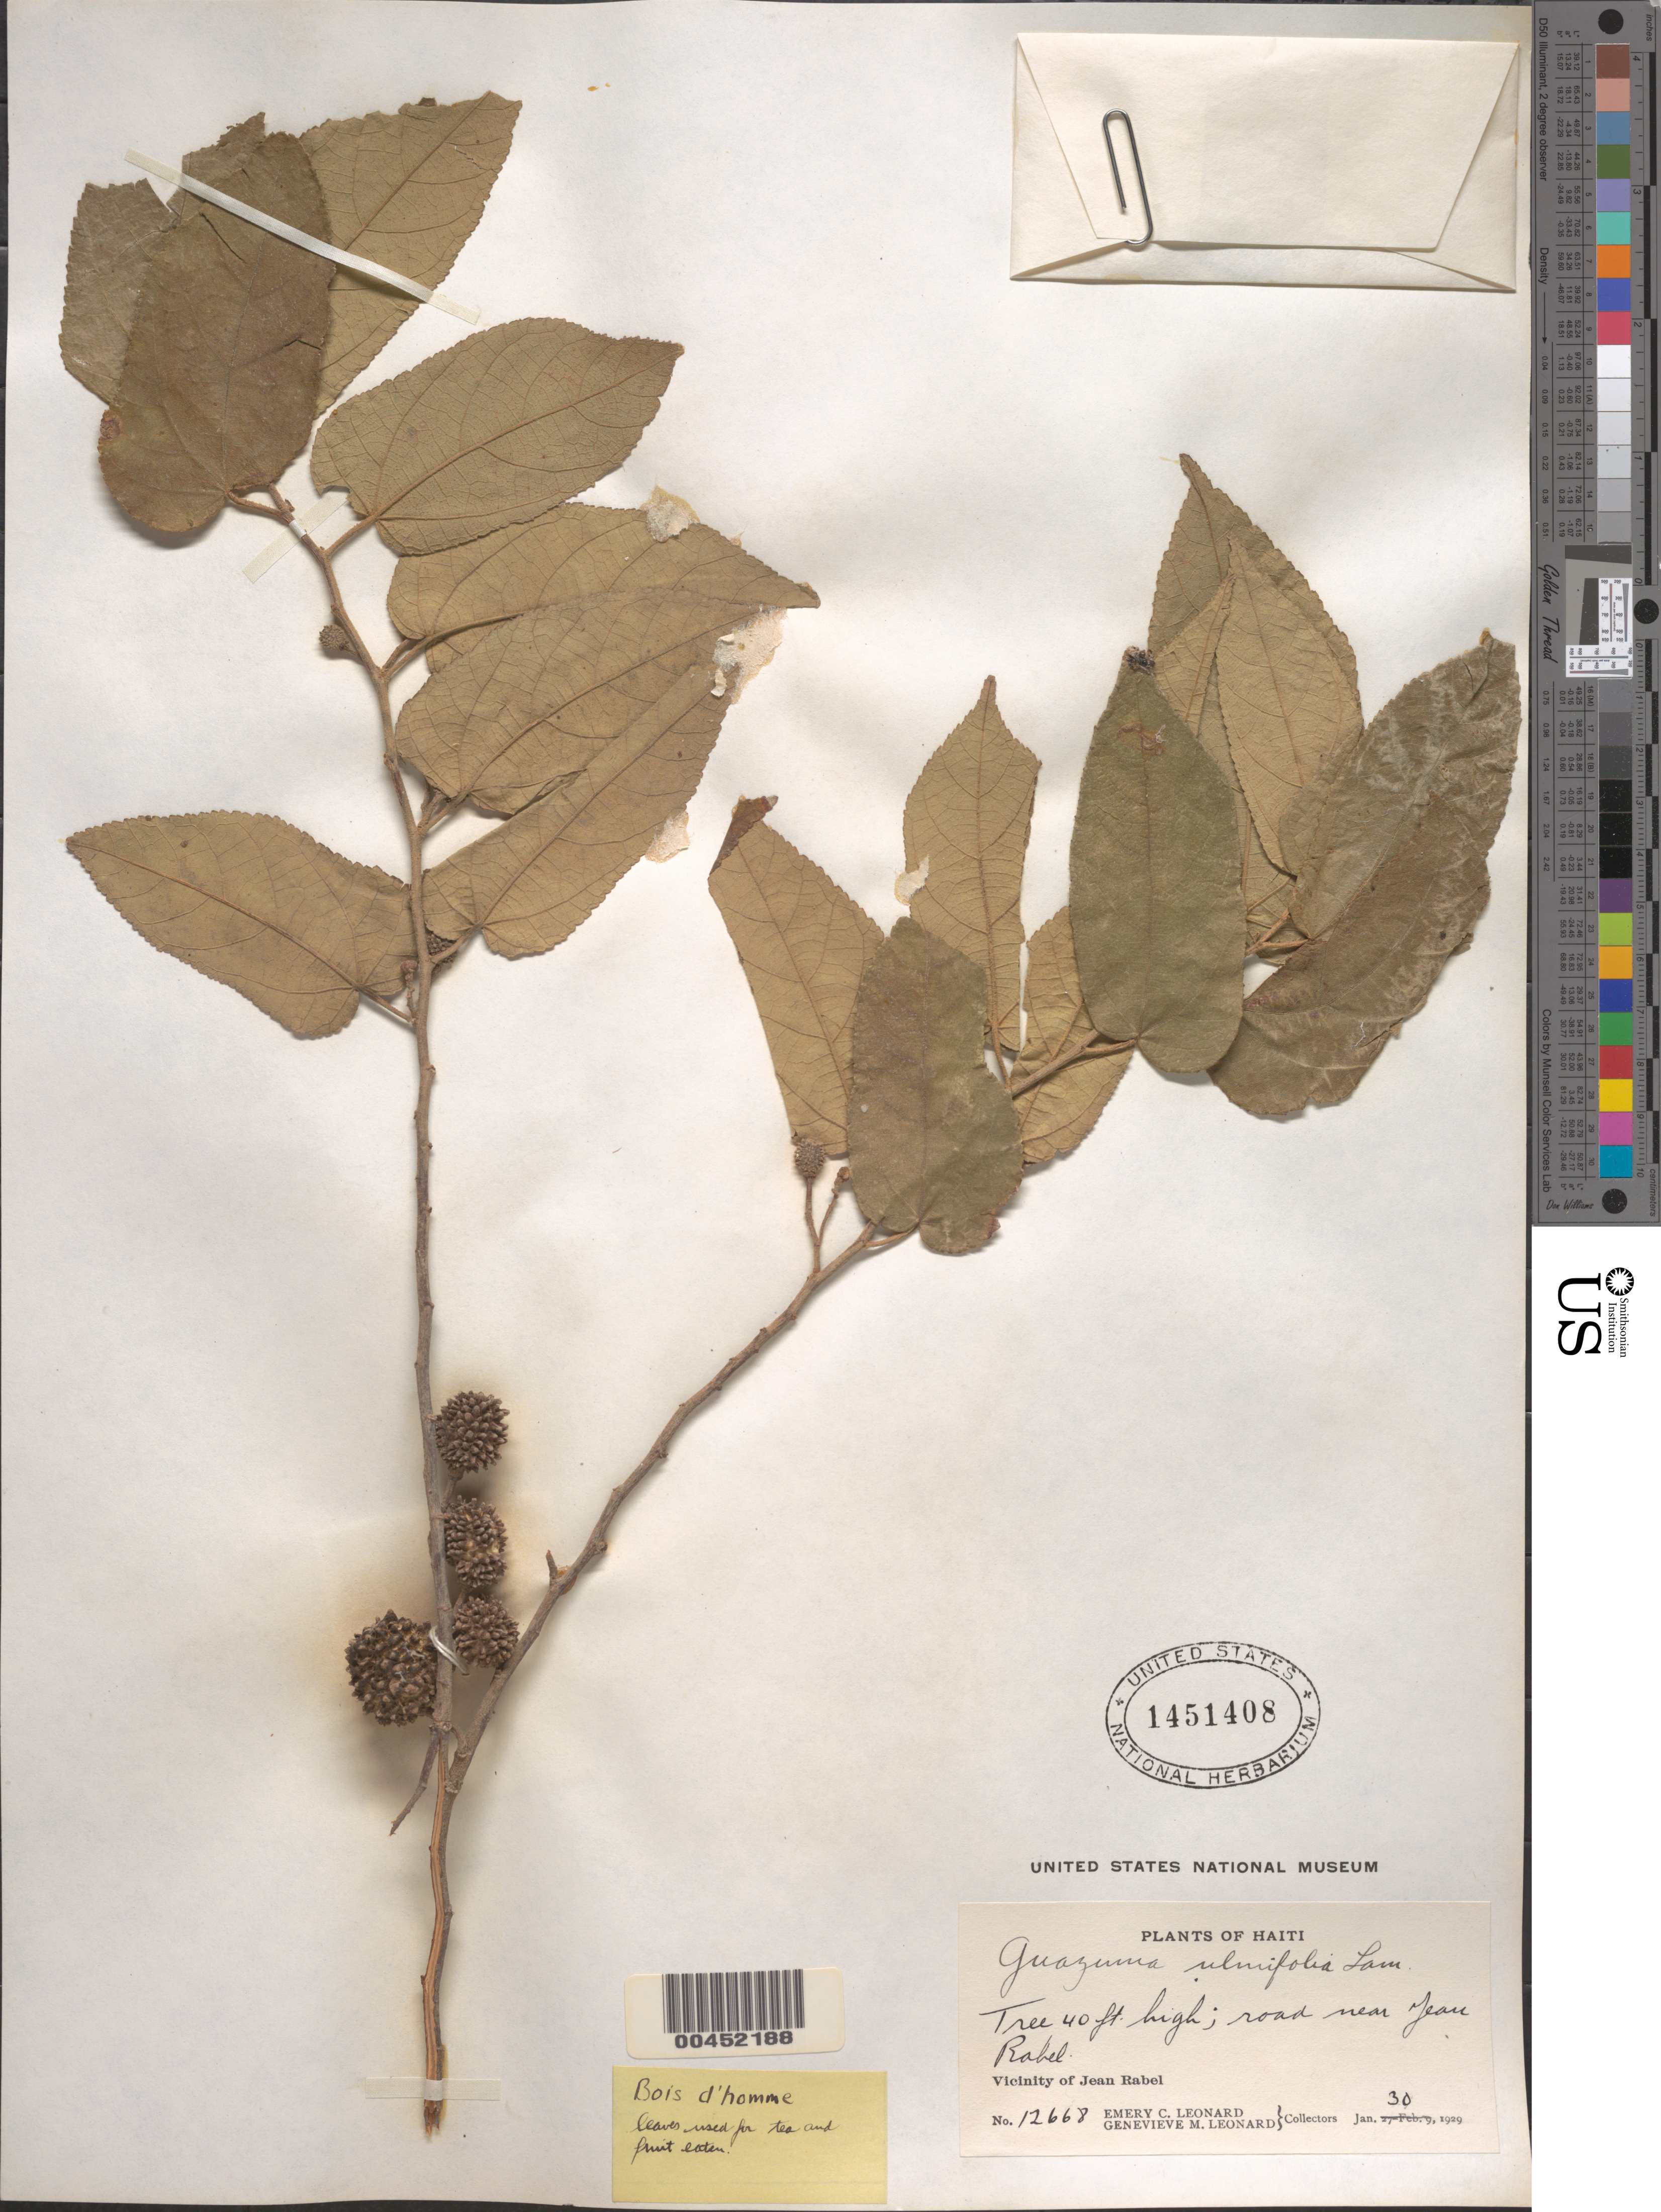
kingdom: Plantae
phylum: Tracheophyta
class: Magnoliopsida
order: Malvales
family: Malvaceae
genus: Guazuma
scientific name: Guazuma ulmifolia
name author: Lam.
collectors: E. C. Leonard & G. M. Leonard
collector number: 12668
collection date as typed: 30 Jan 1929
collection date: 1929-01-30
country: Haiti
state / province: Nord-Ouest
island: Hispaniola Island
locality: Near Jean Rabel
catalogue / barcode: US 1451408